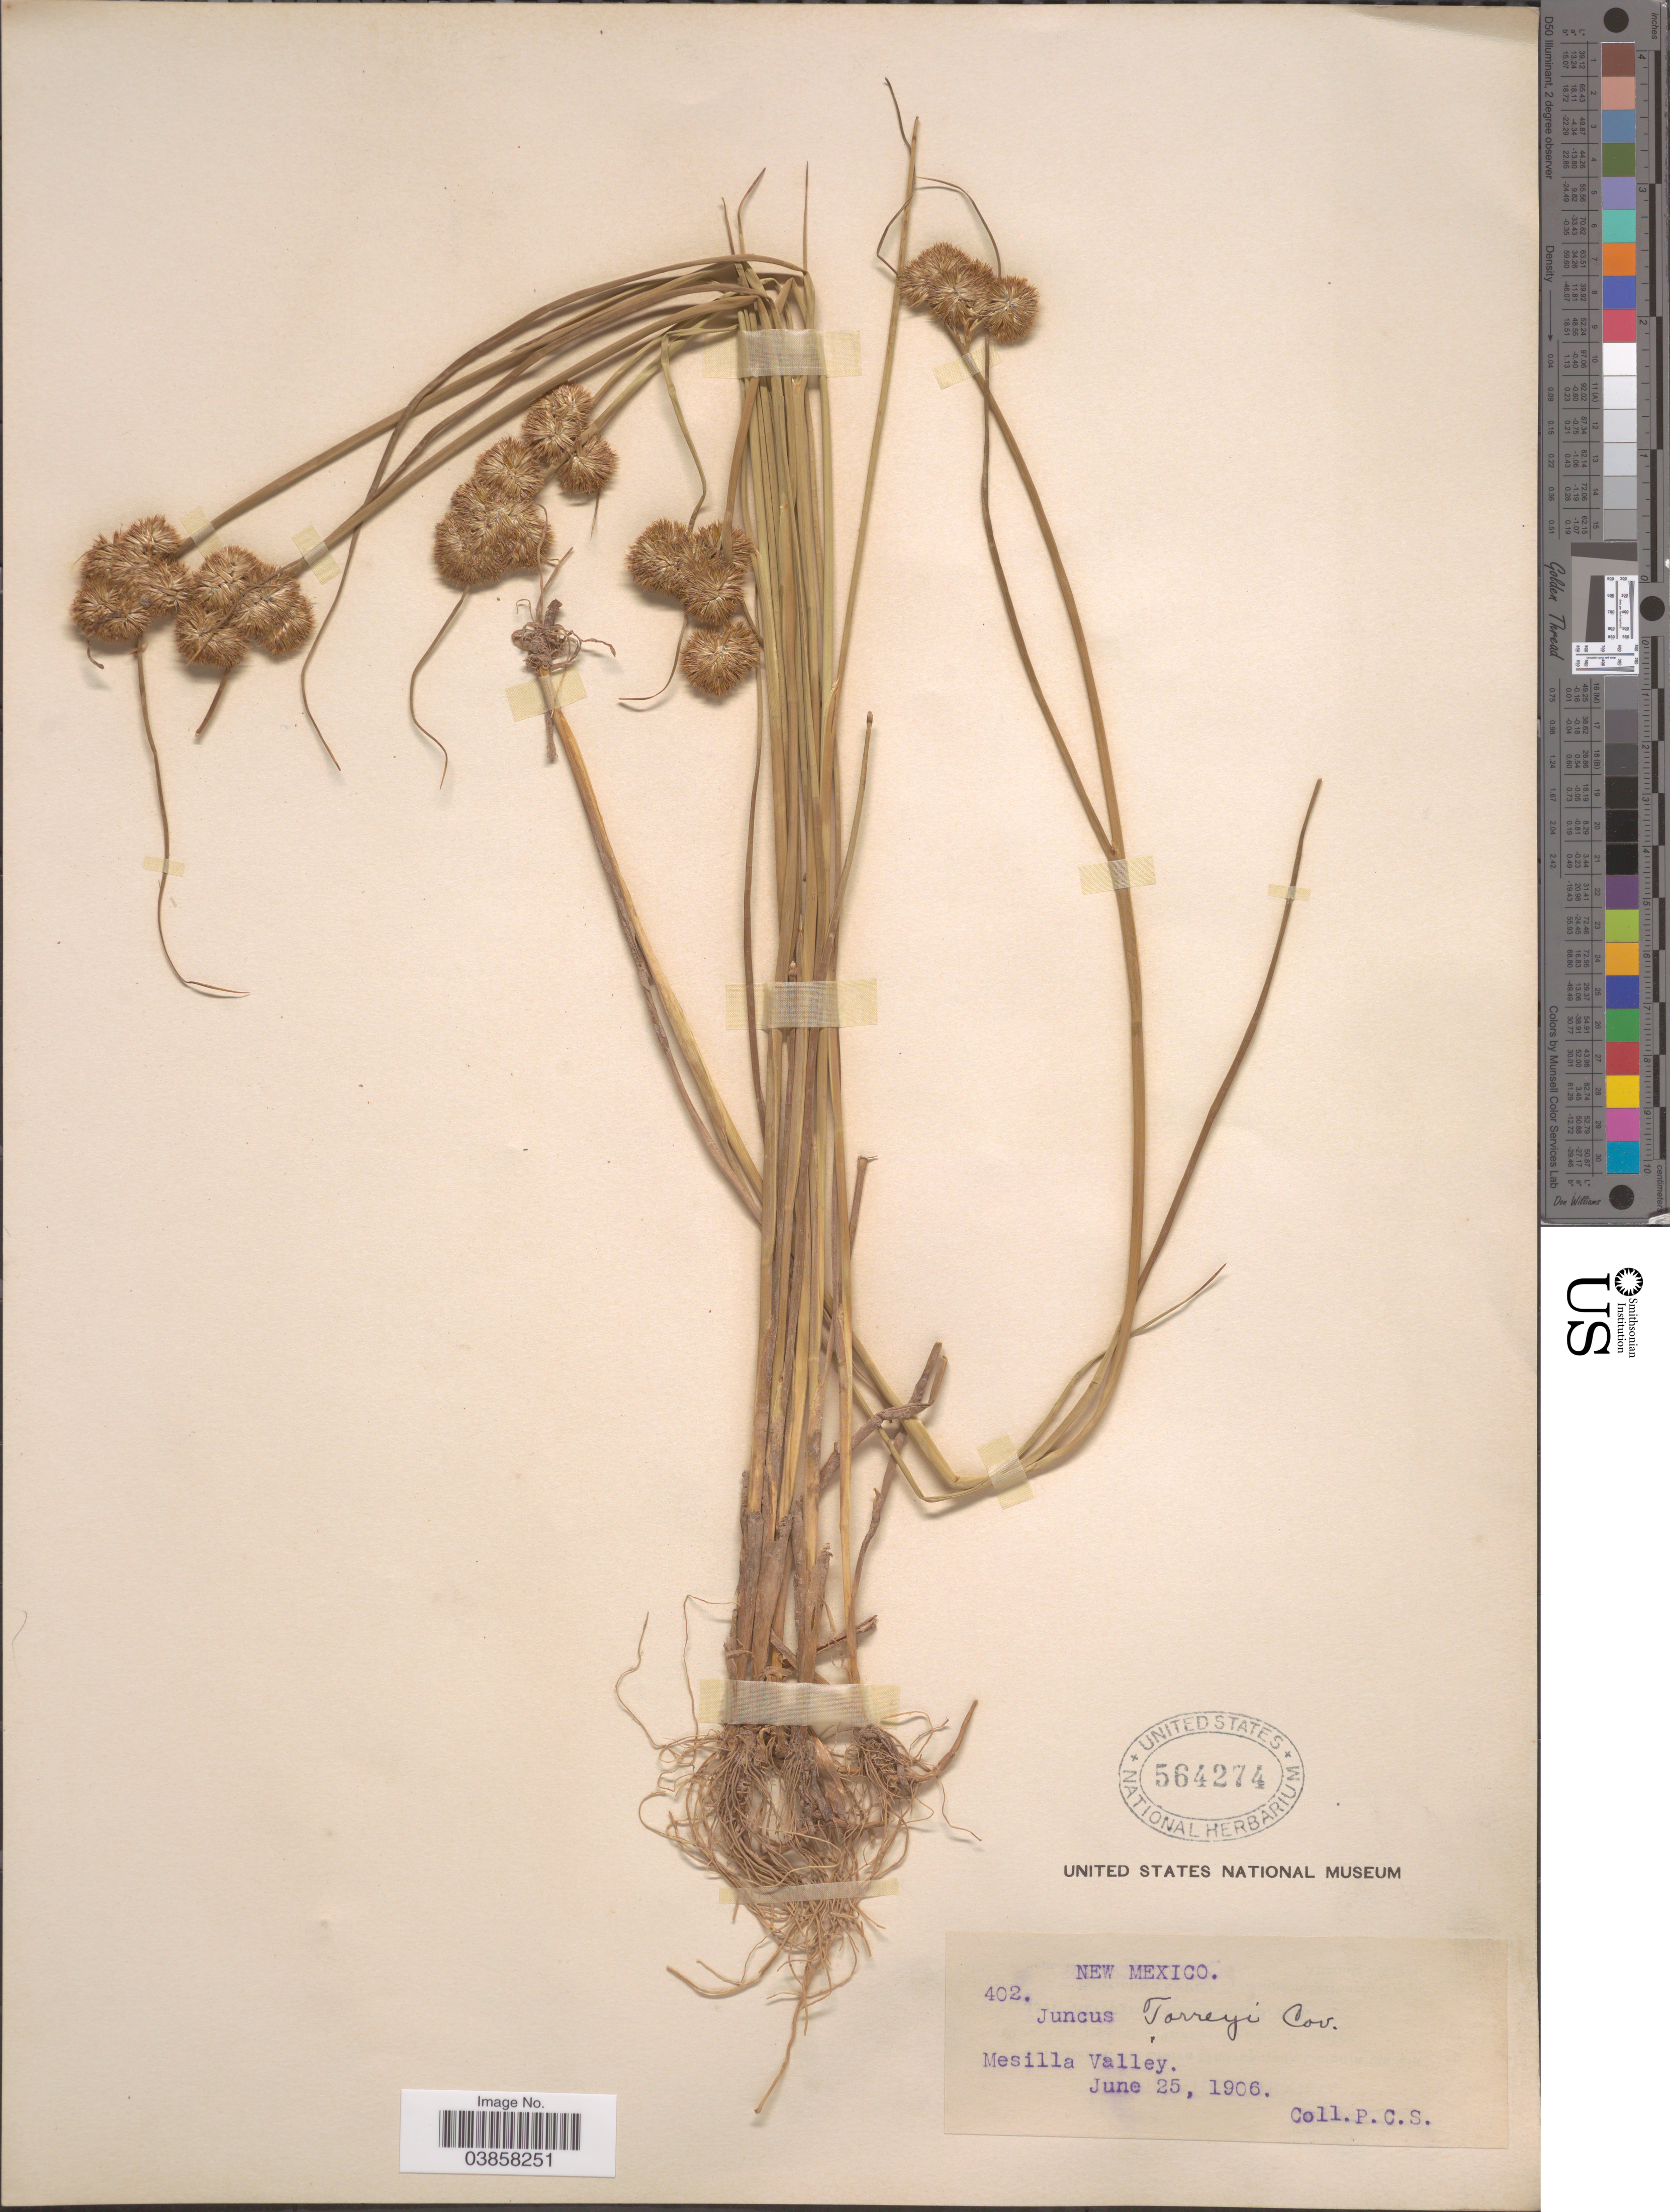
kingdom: Plantae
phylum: Tracheophyta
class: Liliopsida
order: Poales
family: Juncaceae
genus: Juncus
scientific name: Juncus torreyi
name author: Coville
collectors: P. C. S.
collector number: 402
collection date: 1906-06-25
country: United States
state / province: New Mexico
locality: Mesilla Valley.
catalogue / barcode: US 564274